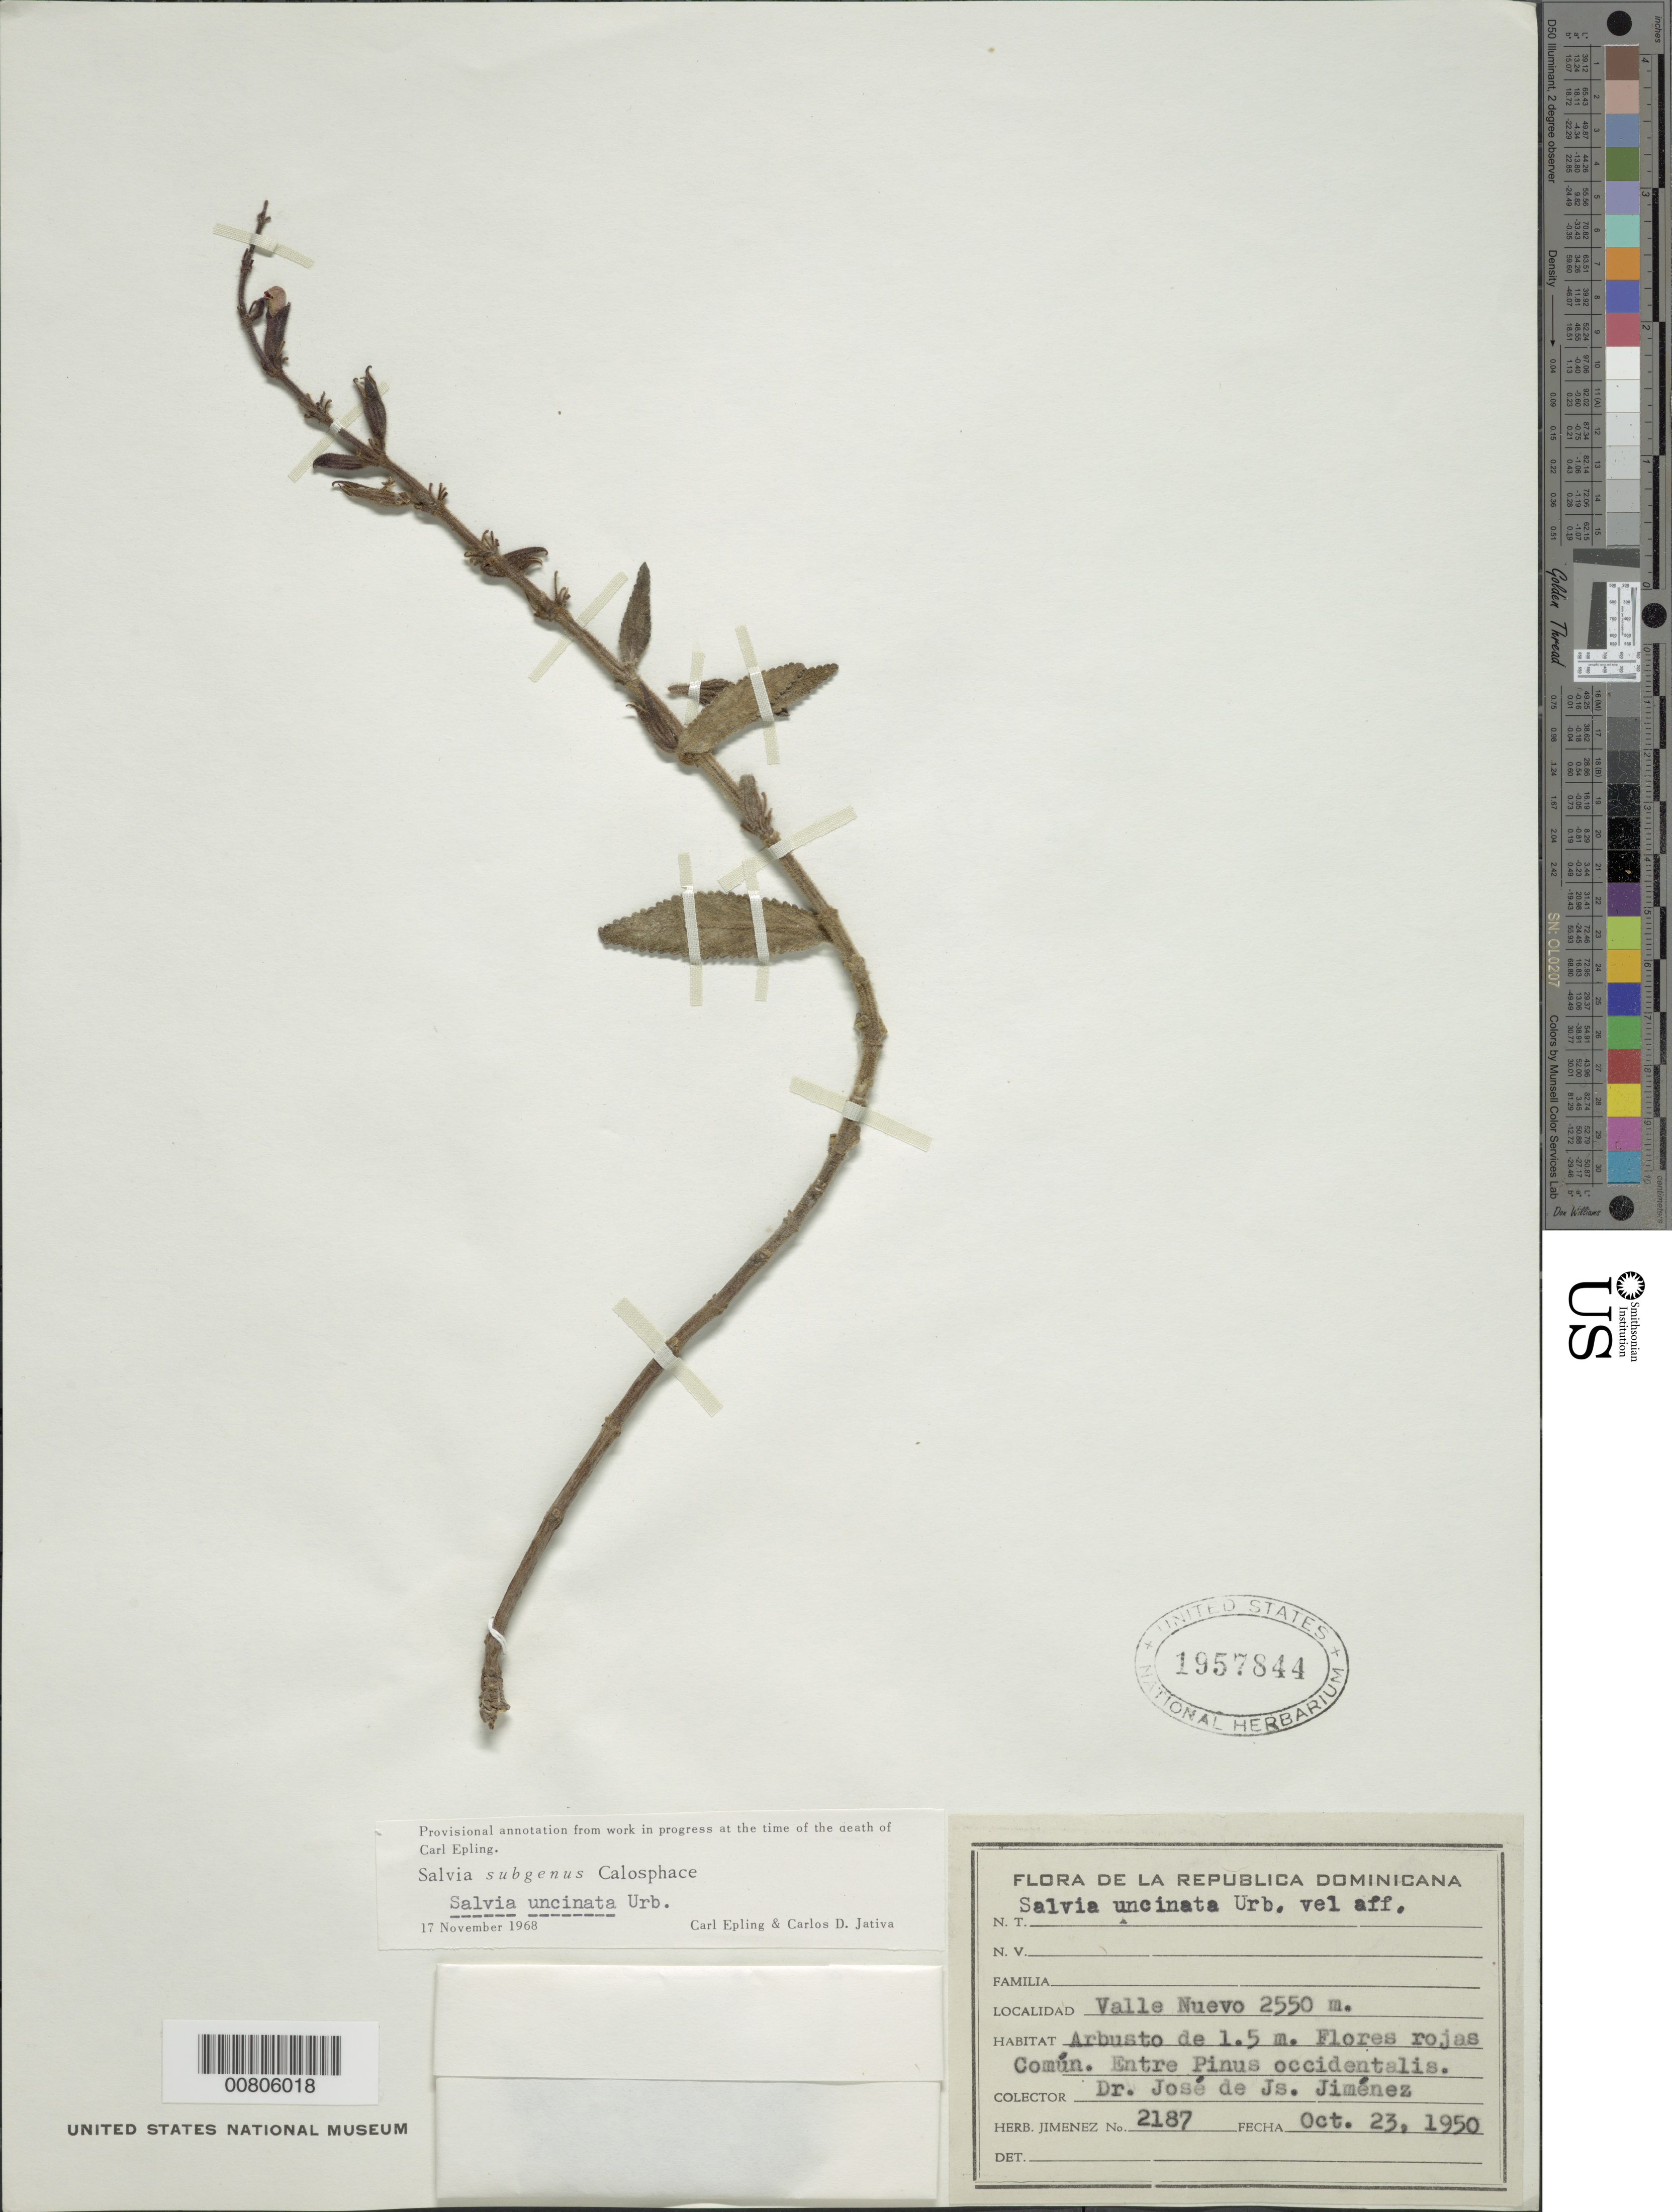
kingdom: Plantae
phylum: Tracheophyta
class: Magnoliopsida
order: Lamiales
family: Lamiaceae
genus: Salvia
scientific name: Salvia uncinata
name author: Urb.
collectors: J. J. Jiménez Almonte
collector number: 2187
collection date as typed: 23 Oct 1950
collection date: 1950-10-23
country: Dominican Republic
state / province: La Vega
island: Hispaniola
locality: Valle Nuevo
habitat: Entre Pinus occidentalis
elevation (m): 2550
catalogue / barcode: US 1957844